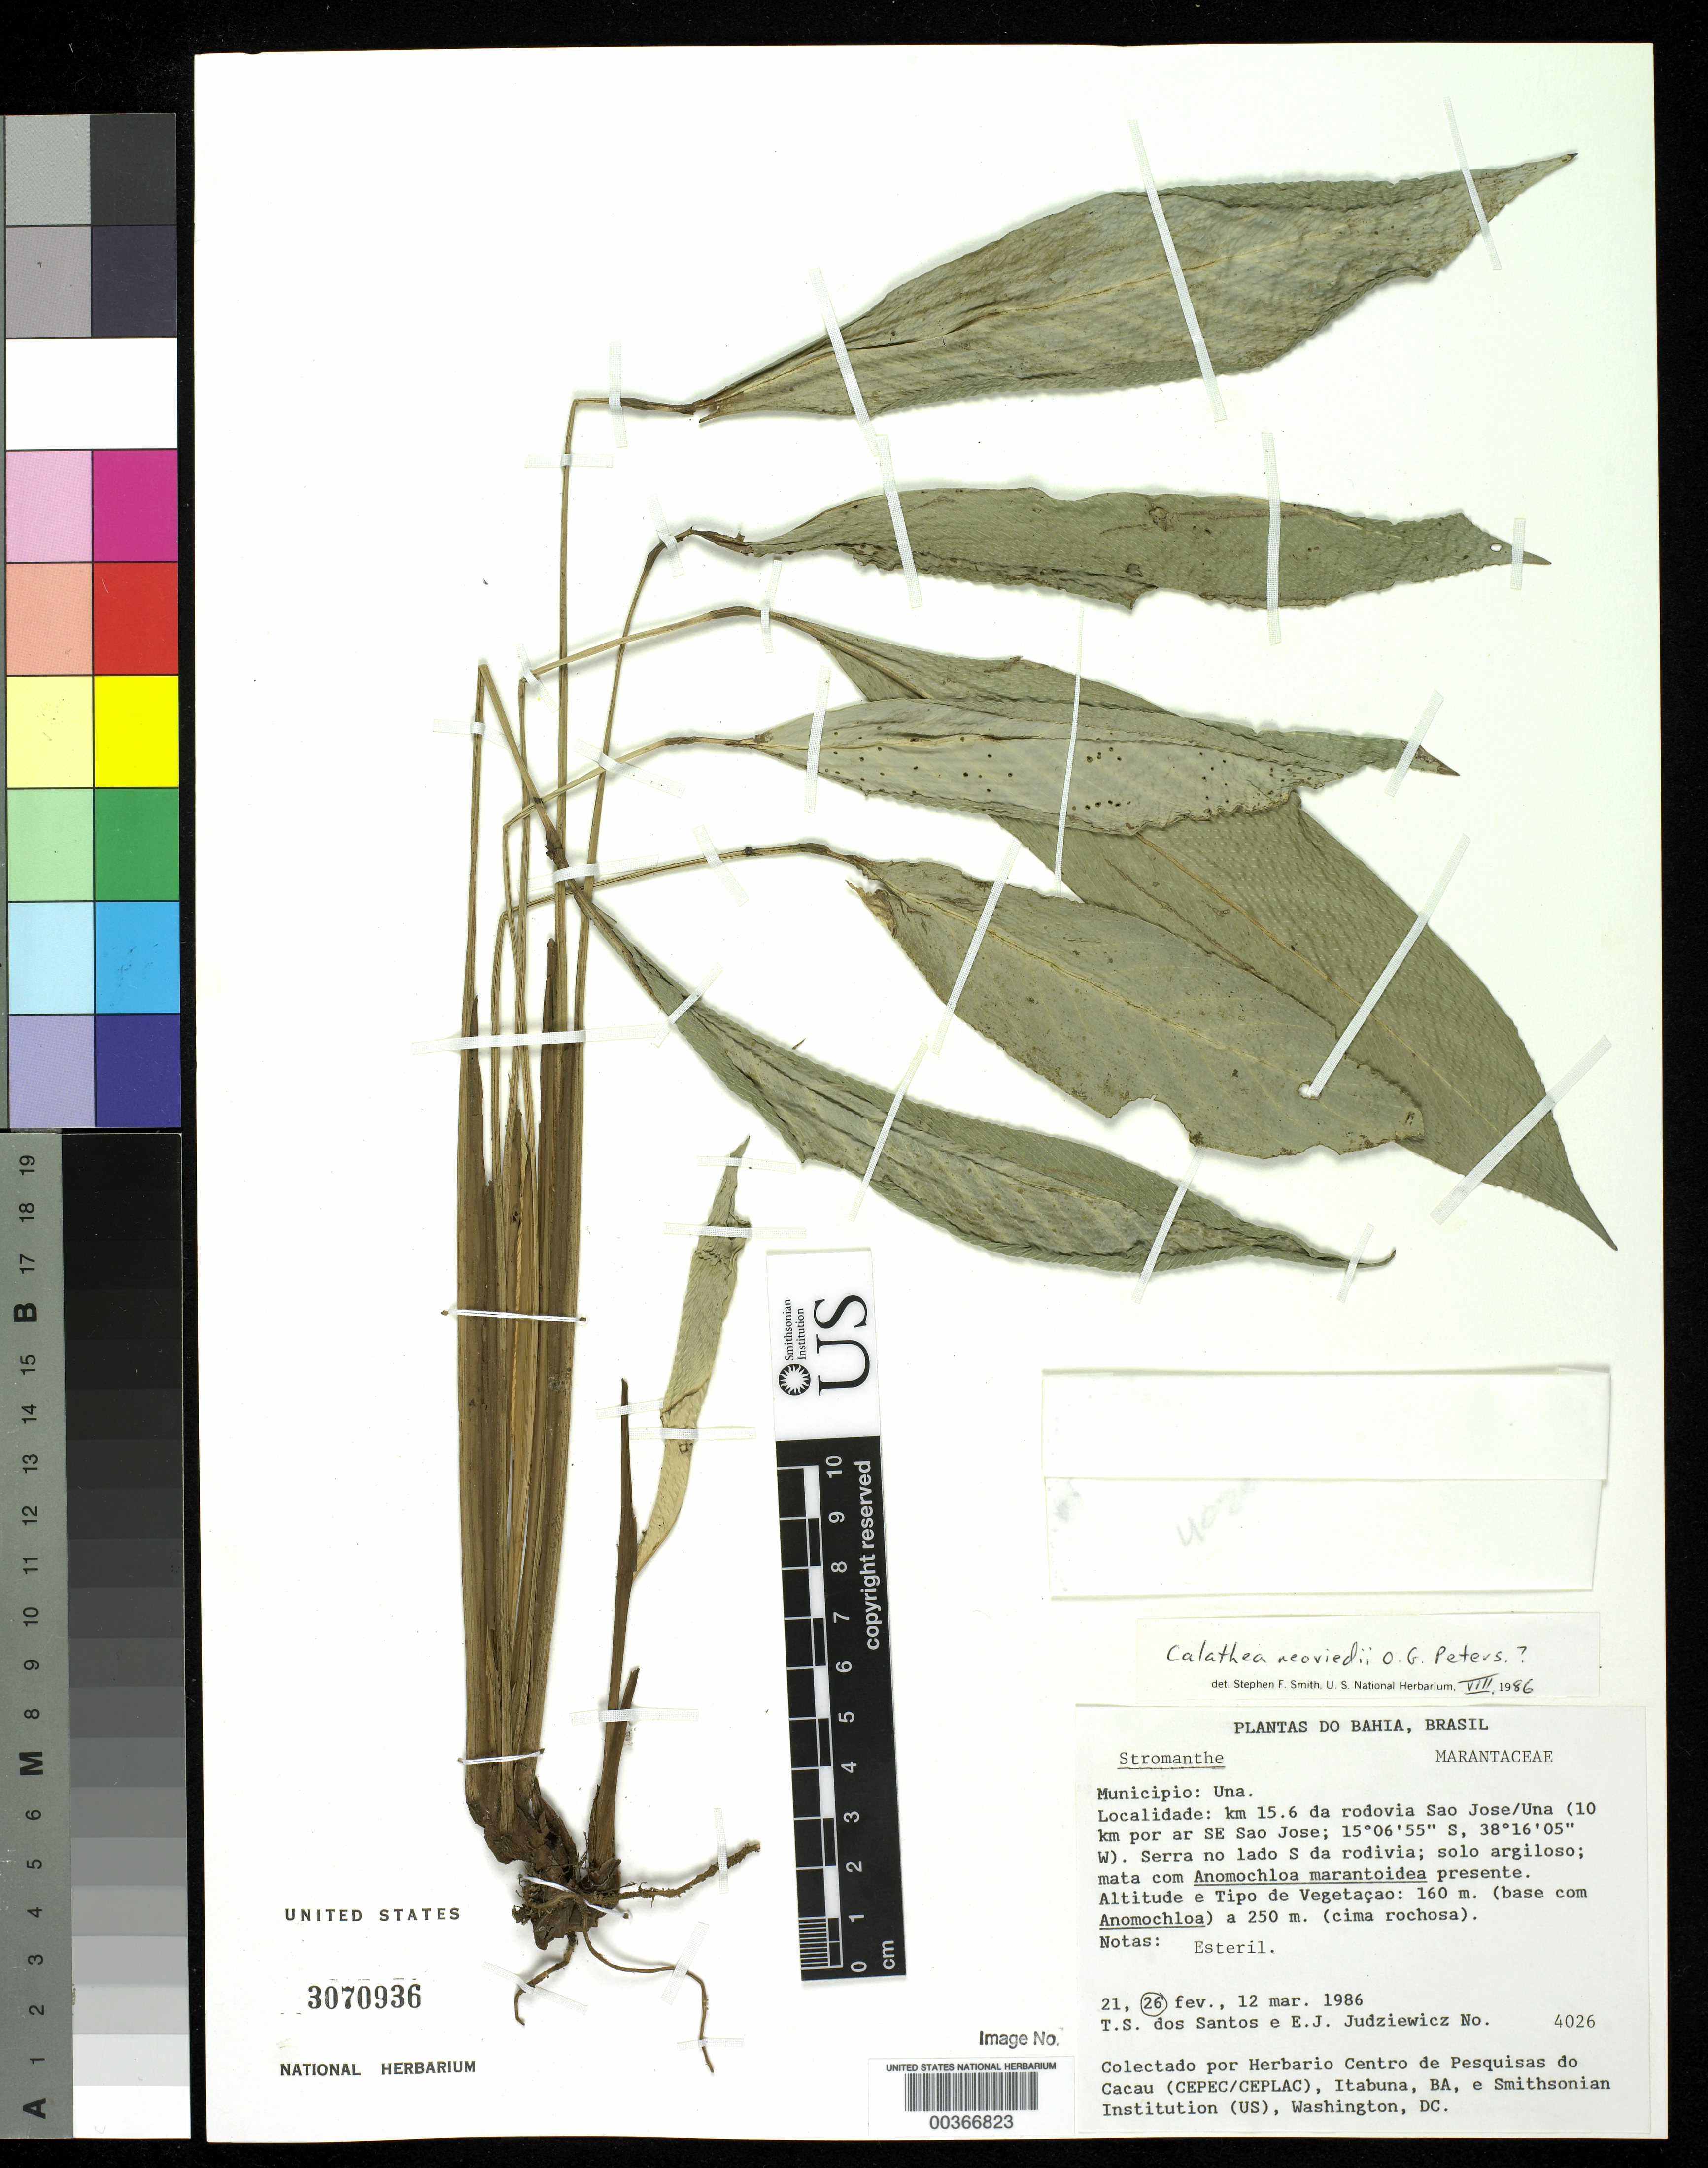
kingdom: Plantae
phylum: Tracheophyta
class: Liliopsida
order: Zingiberales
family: Marantaceae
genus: Goeppertia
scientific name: Goeppertia neoviedii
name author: (Petersen) Borchs. & S. Suárez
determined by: Strong, Mark T., (BOT), Smithsonian Institution - National Museum of Natural History (UNITED STATES)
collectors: T. S. Santos & E. J. Judziewicz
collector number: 4026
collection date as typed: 26 Feb 1986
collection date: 1986-02-26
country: Brazil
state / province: Bahia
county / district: Una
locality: km 15.6 da rodovia sao jose/una, serra no lado s da rodivia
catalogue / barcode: US 3070936